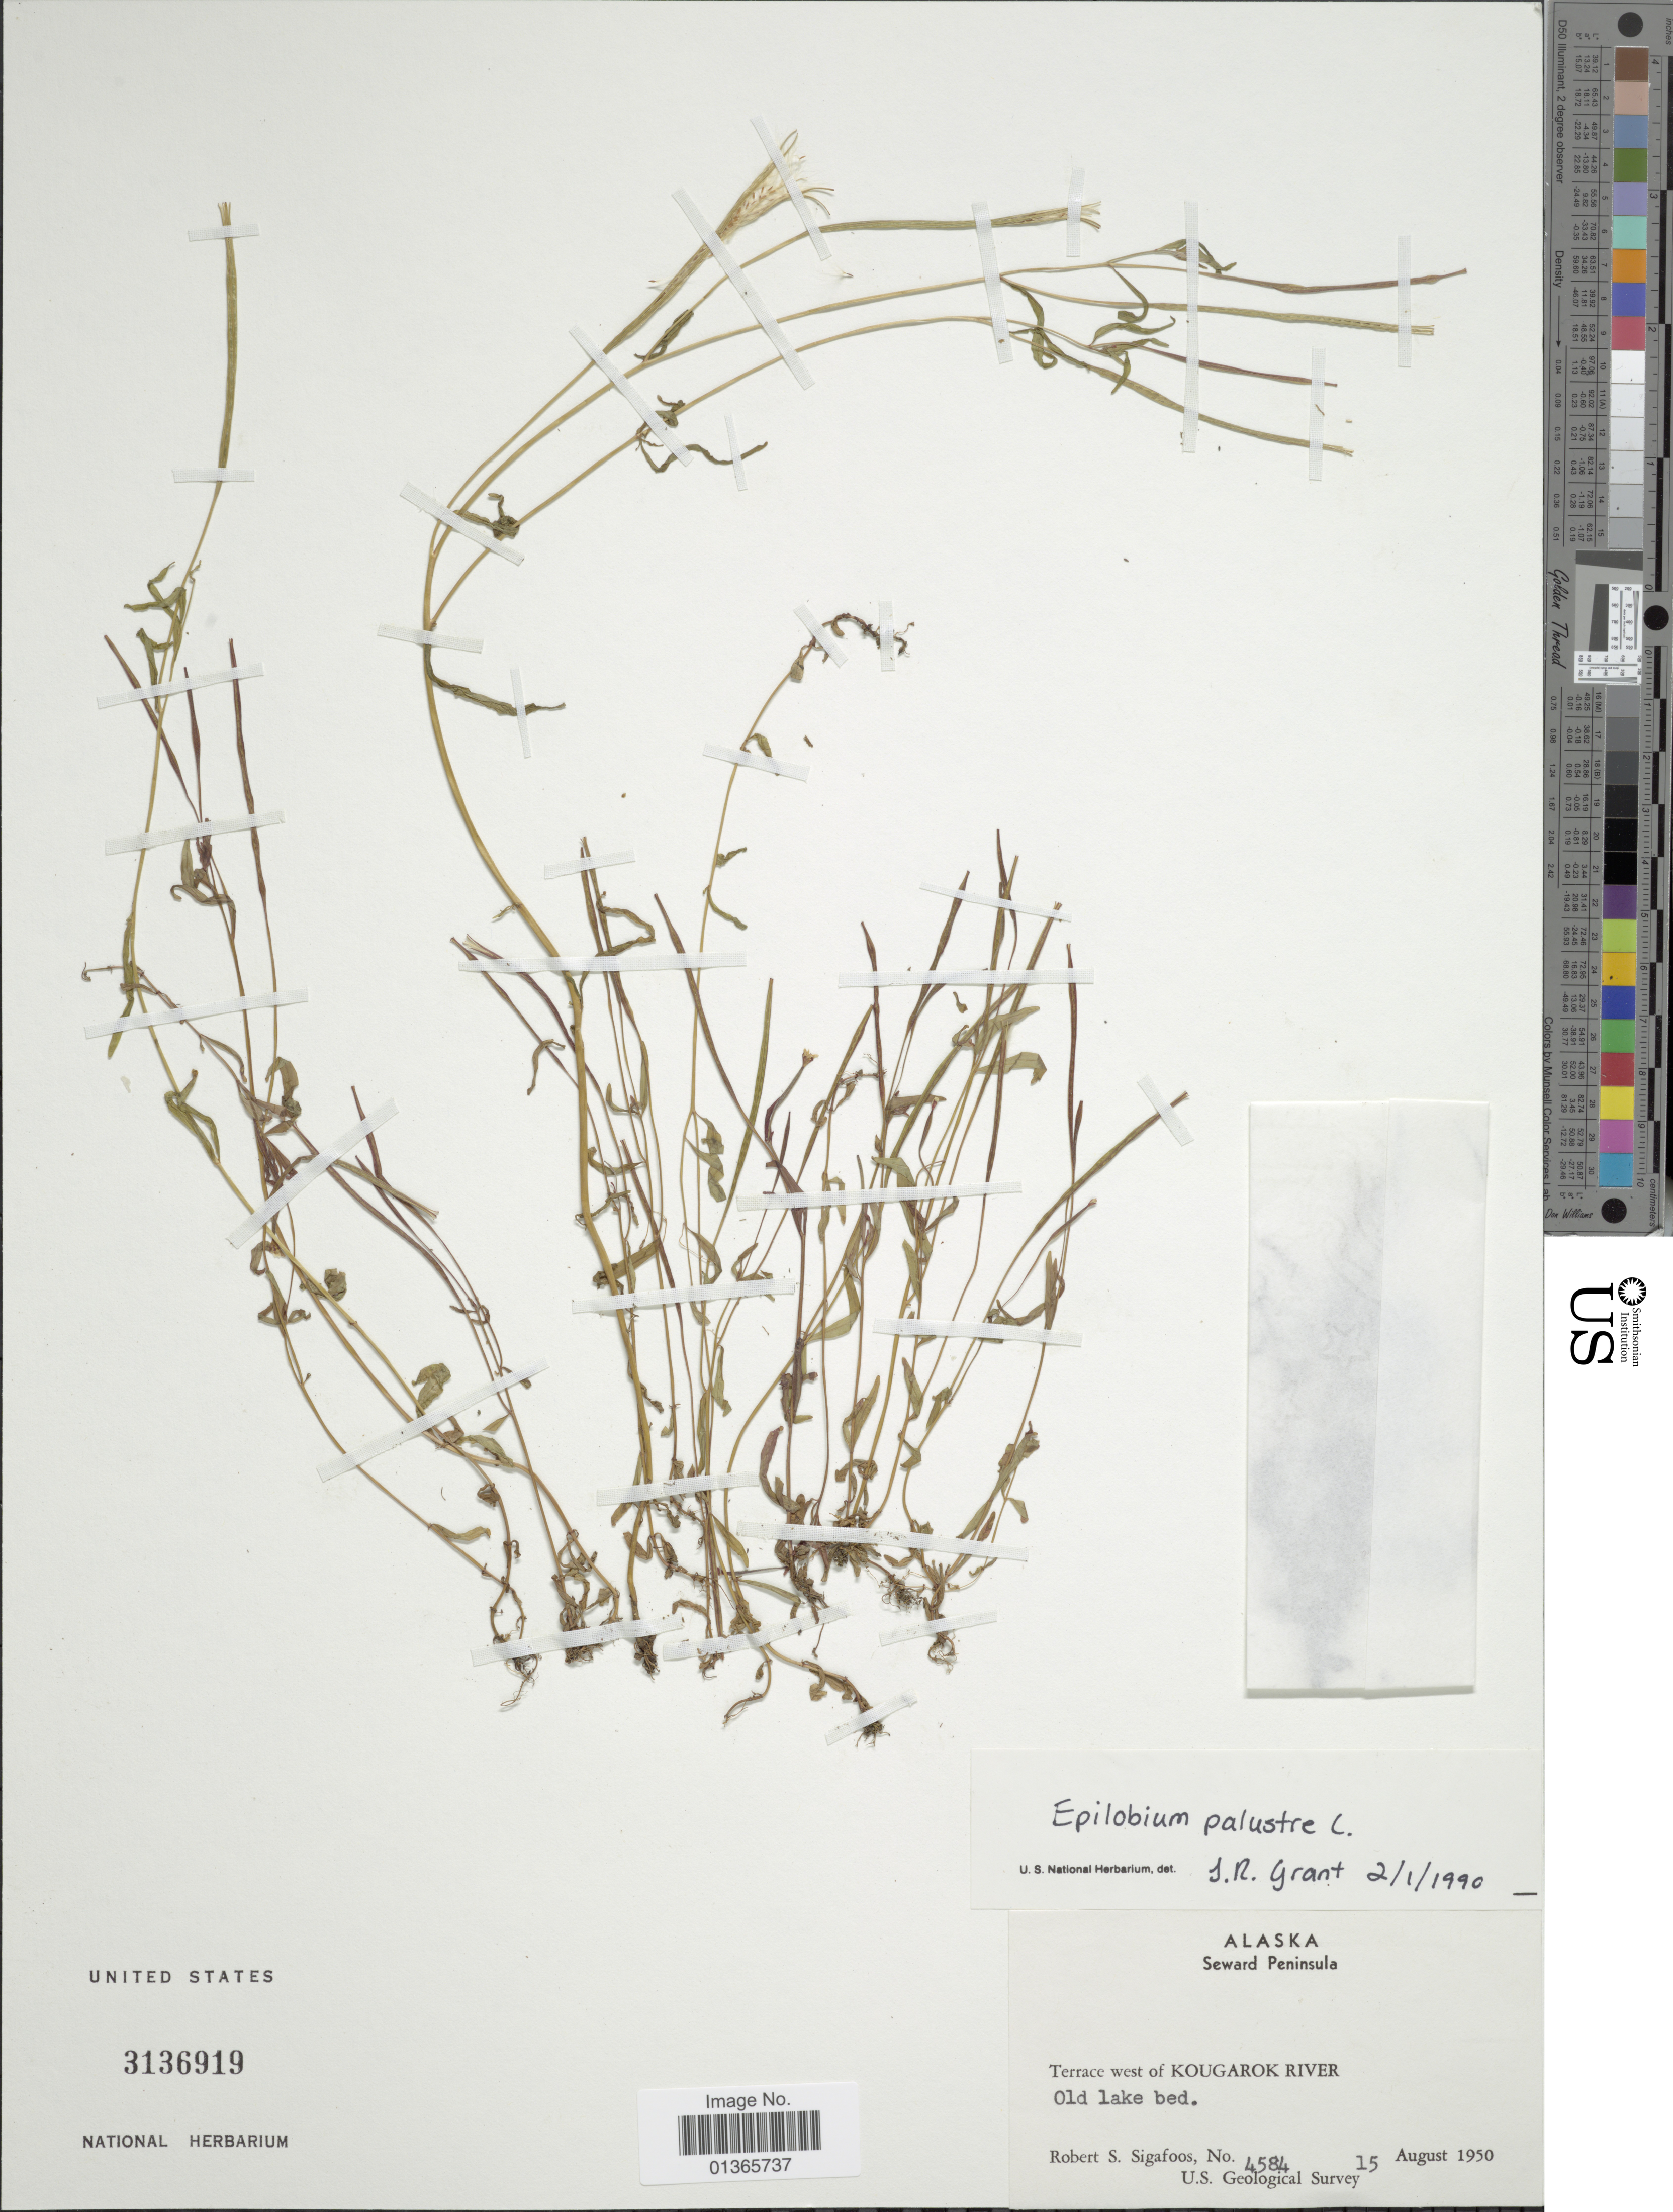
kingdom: Plantae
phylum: Tracheophyta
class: Magnoliopsida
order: Myrtales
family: Onagraceae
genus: Epilobium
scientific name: Epilobium palustre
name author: L.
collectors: R. Sigafoos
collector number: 4584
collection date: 1950-08-15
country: United States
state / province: Alaska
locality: Seward Peninsula. Terrace west of Kougarok River.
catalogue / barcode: US 3136919